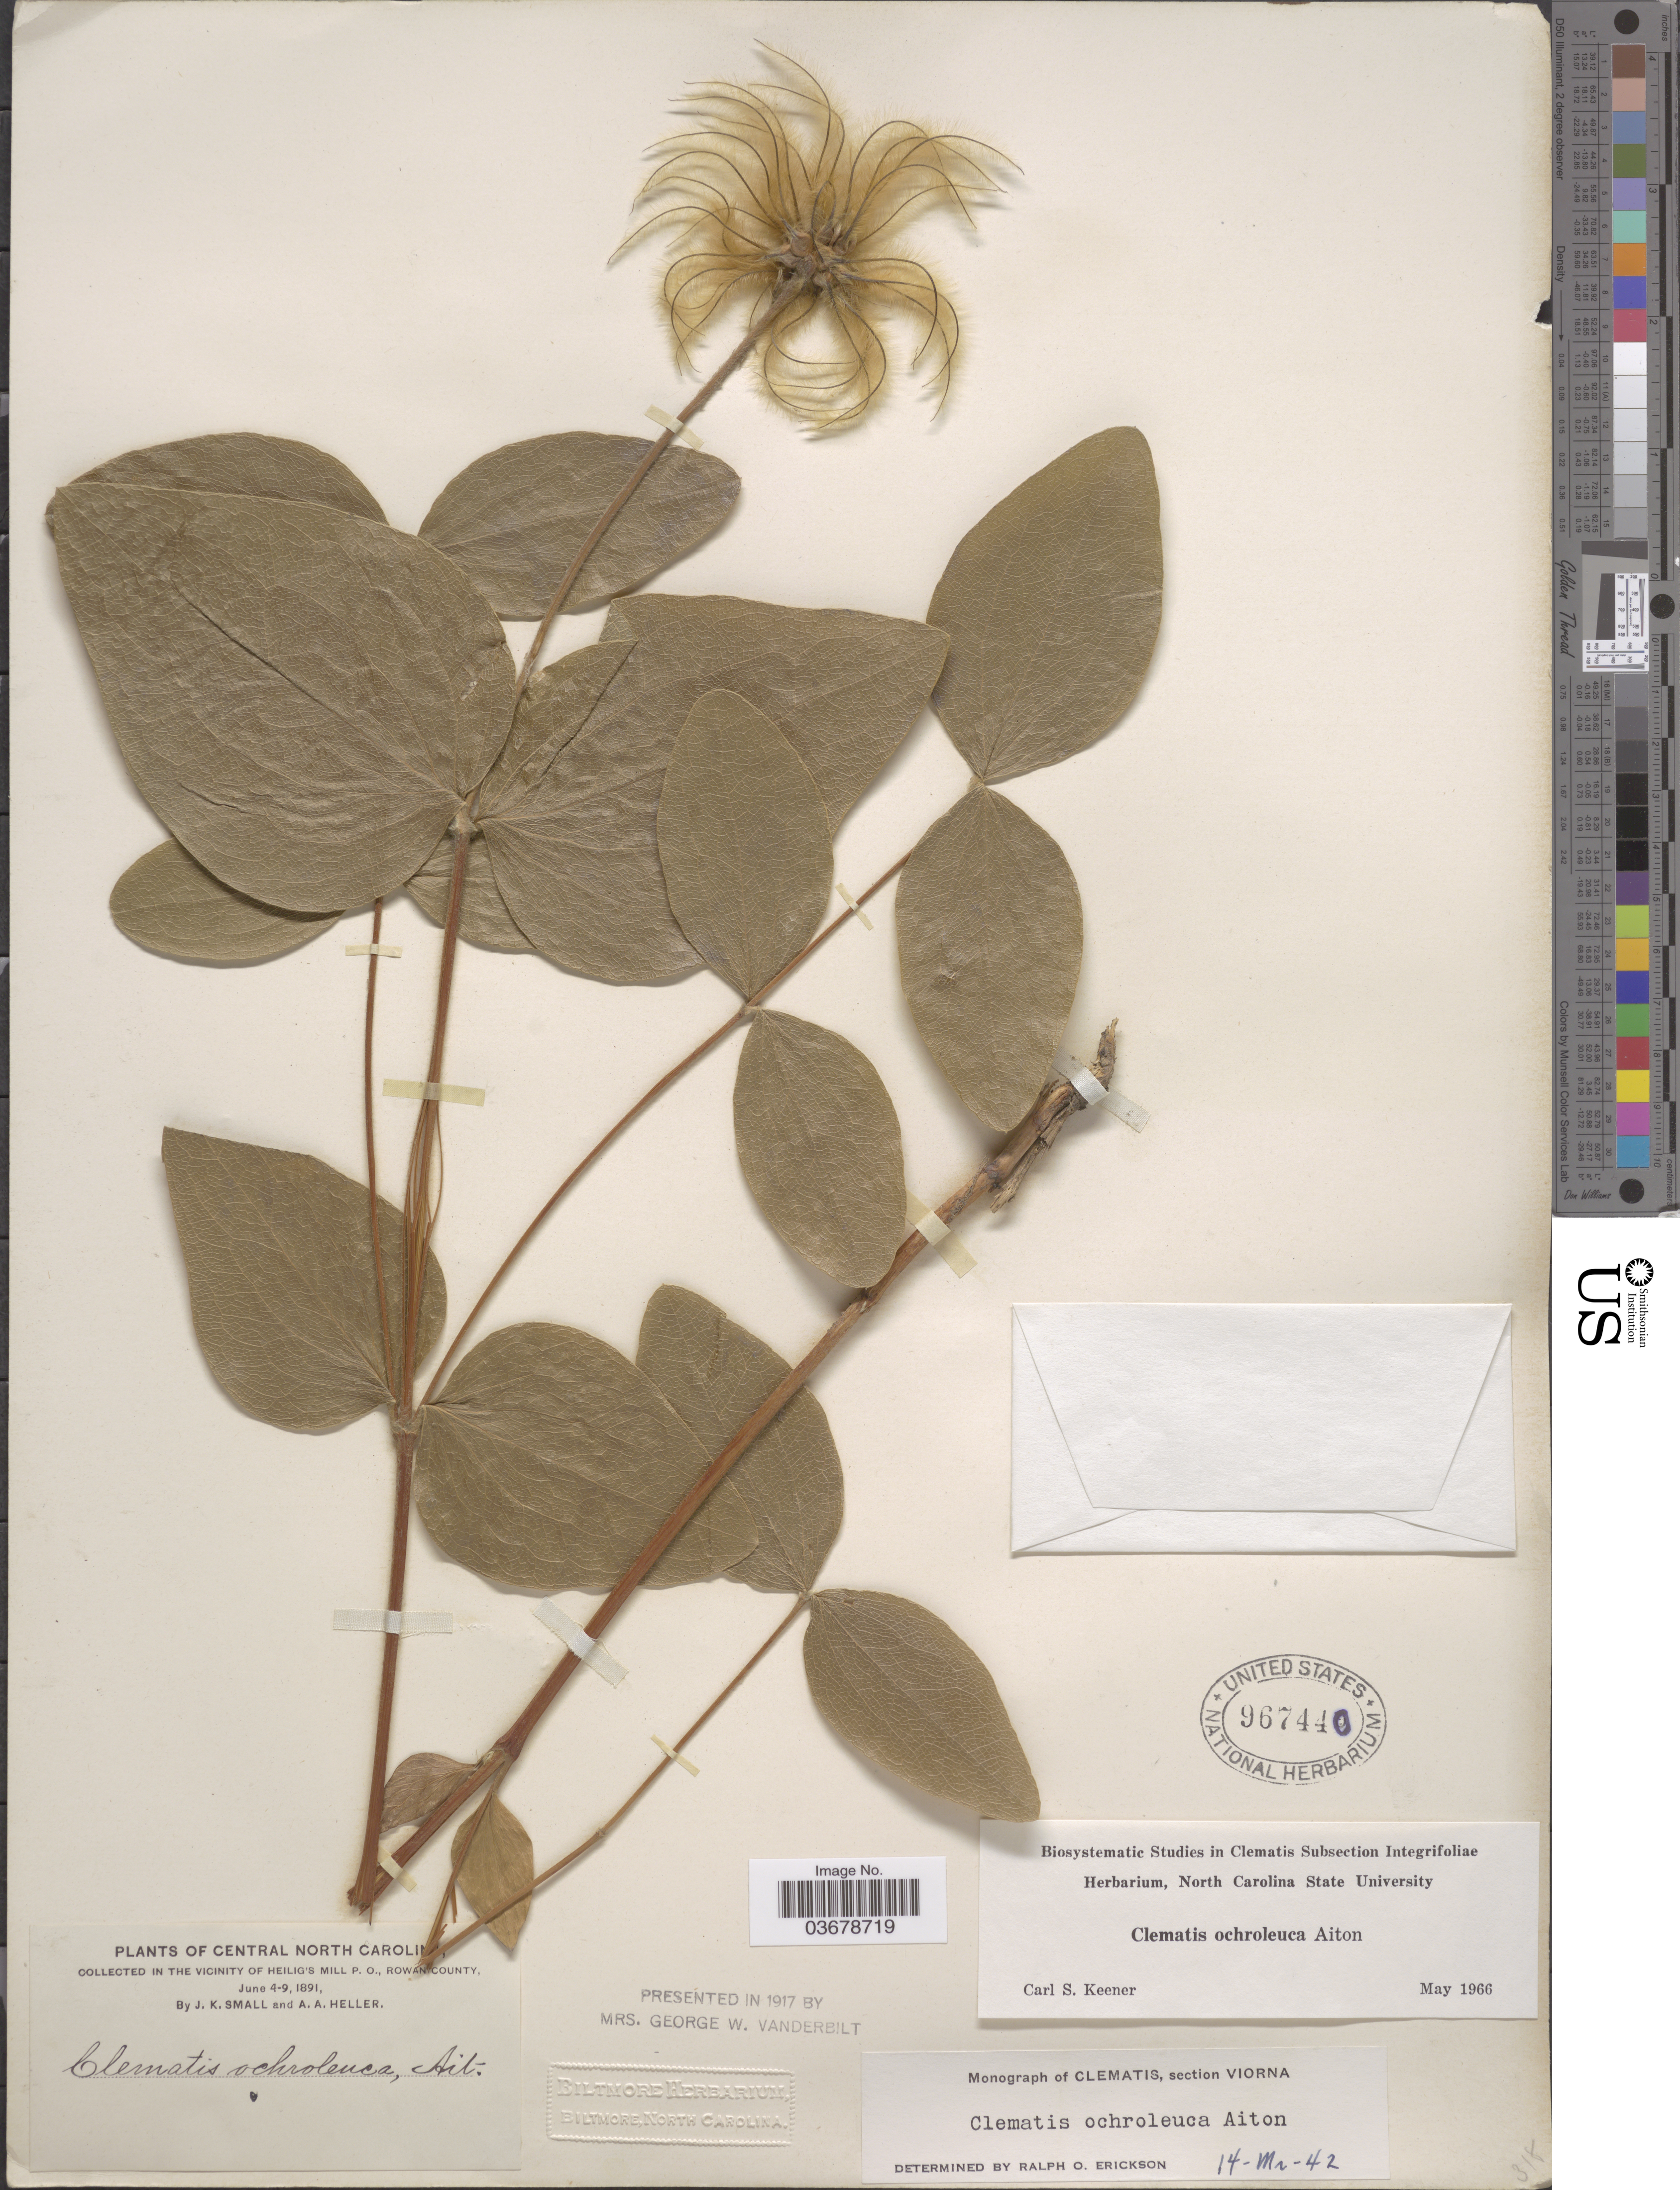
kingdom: Plantae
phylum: Tracheophyta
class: Magnoliopsida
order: Ranunculales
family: Ranunculaceae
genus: Clematis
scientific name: Clematis viorna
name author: L.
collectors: J. K. Small & A. A. Heller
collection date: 1891-06-04/1891-06-09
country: United States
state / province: North Carolina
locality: Vicinity of Heilig's Mill P. O., Rowan County.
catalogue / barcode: US 967440